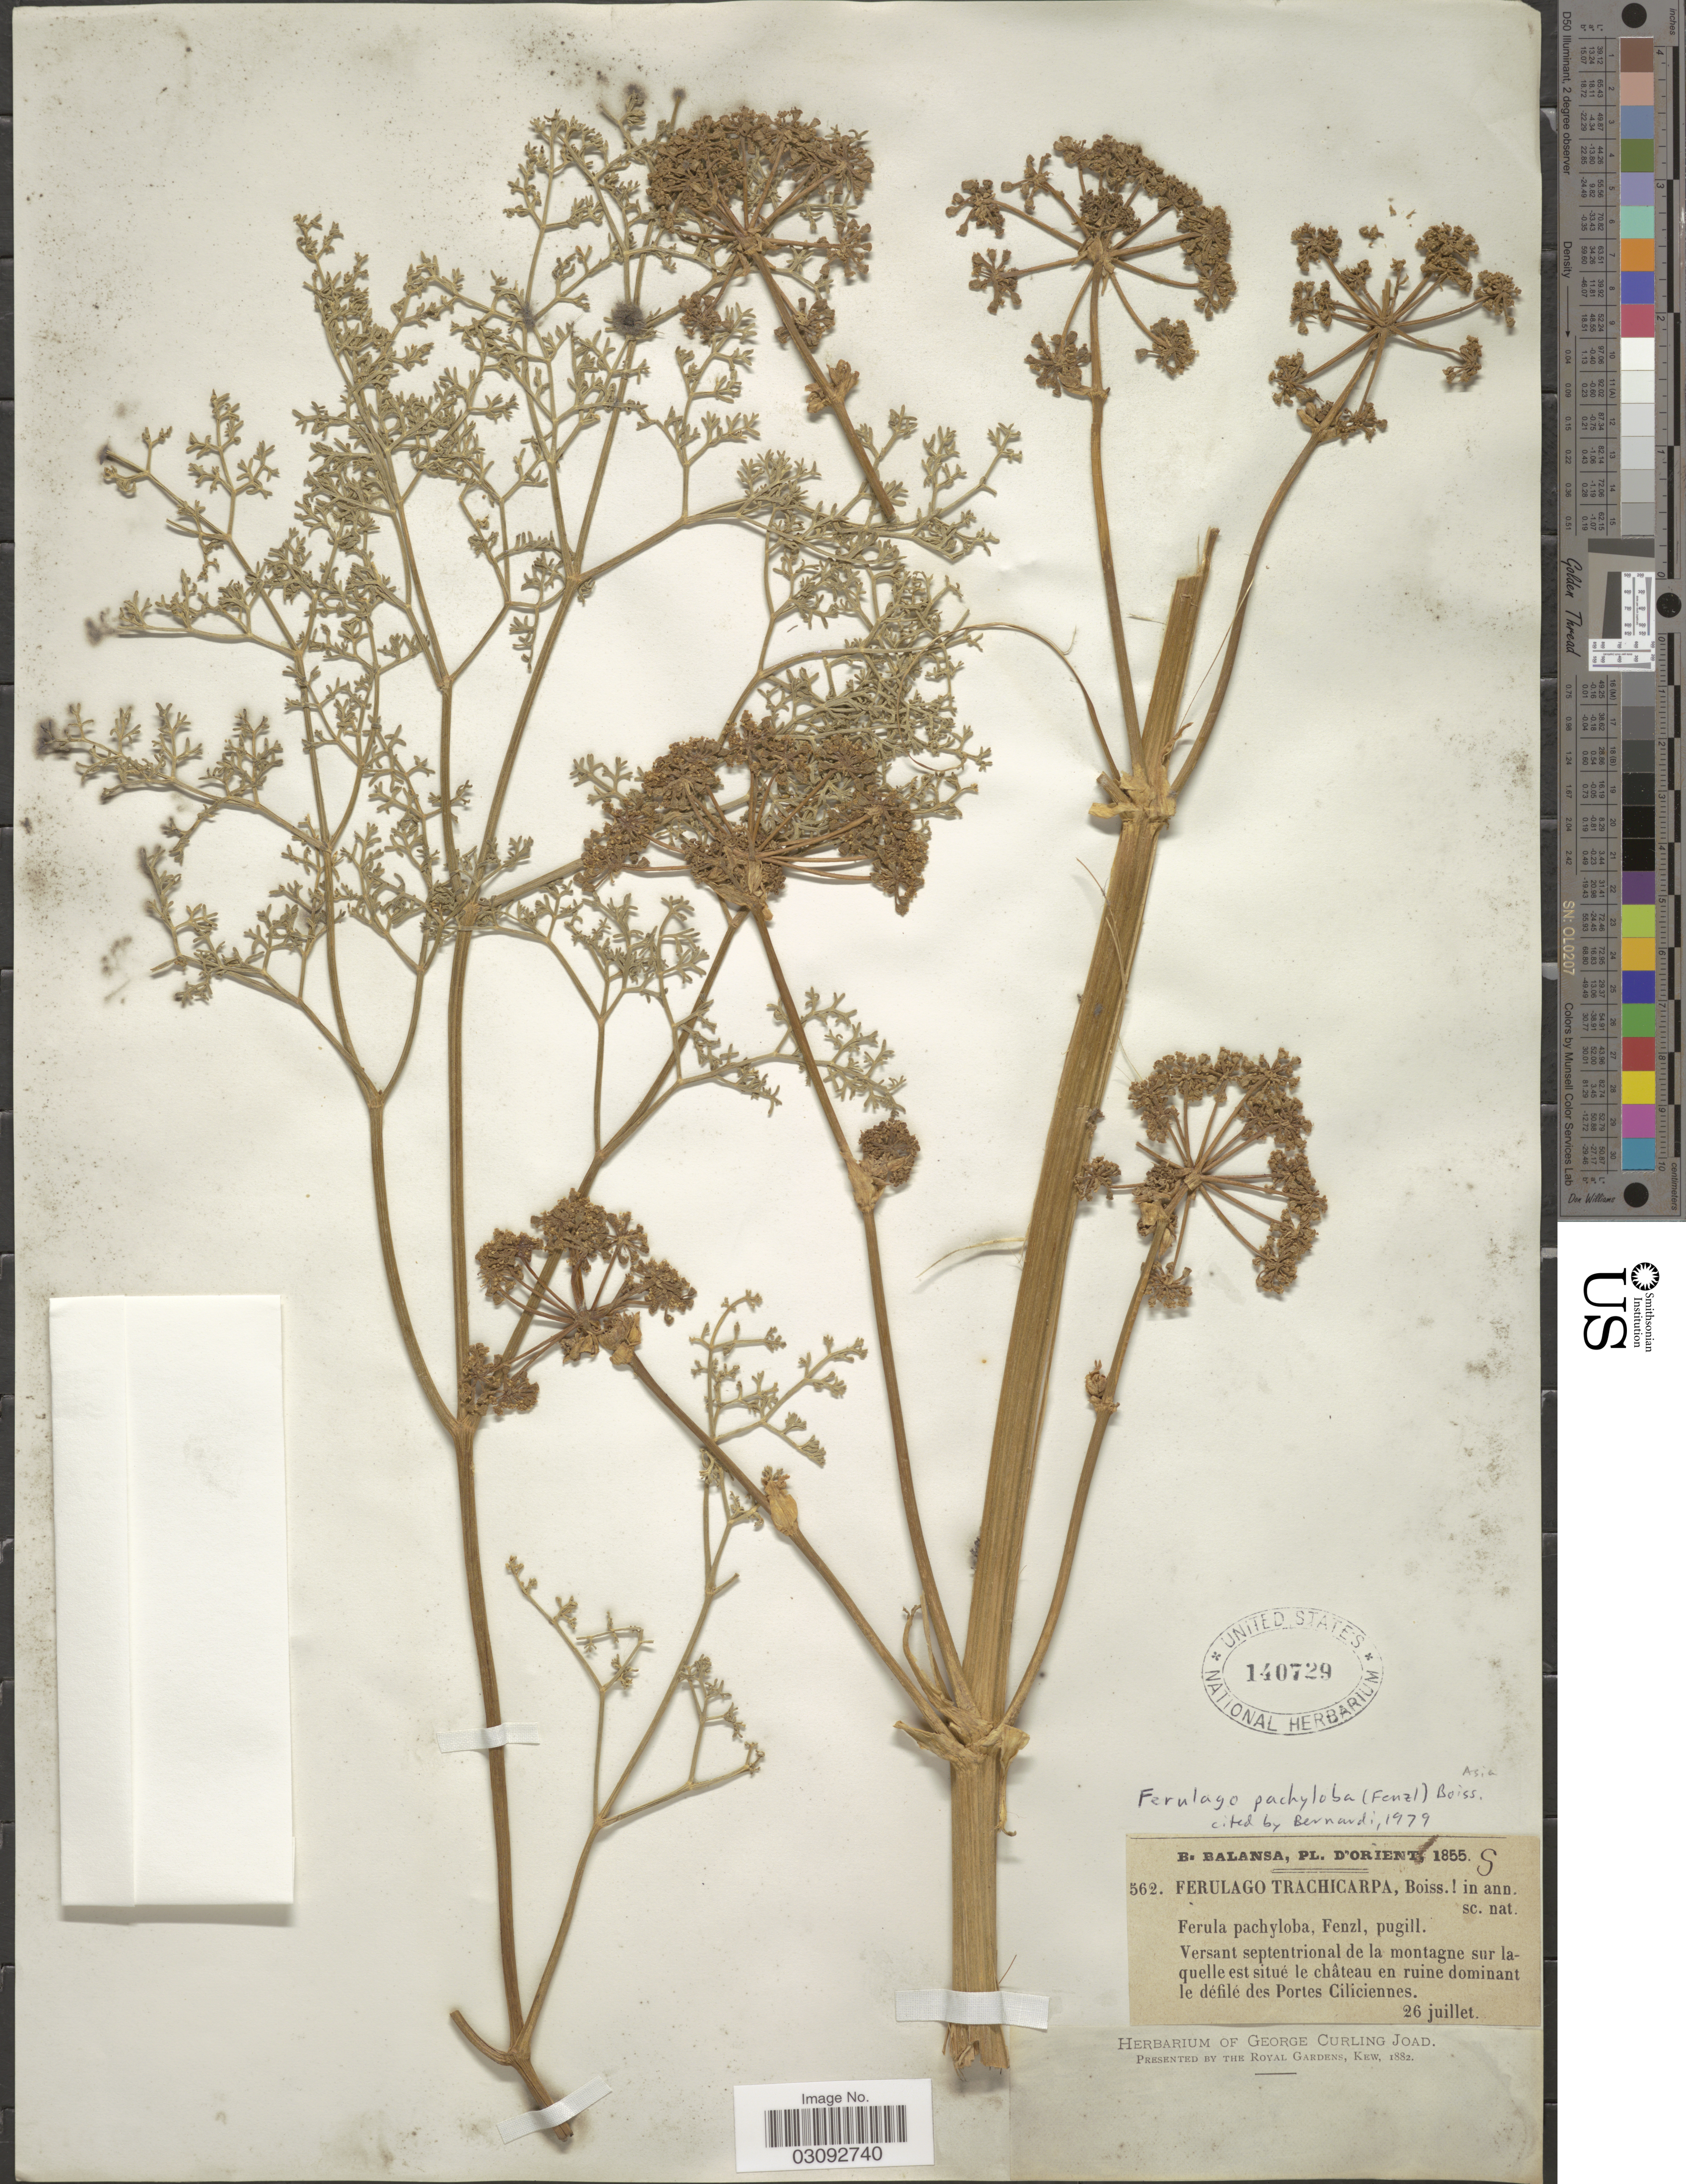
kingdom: Plantae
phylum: Tracheophyta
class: Magnoliopsida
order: Apiales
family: Apiaceae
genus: Ferulago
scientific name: Ferulago pachyloba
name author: (Fenzl) Boiss.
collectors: B. Balansa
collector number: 562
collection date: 1855-07-26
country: Turkey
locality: D'Orient, Versant septentrional de la montagne sur laquelle est situé le château en ruine dominant le défilé des Portes Ciliciennes.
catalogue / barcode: US 140729